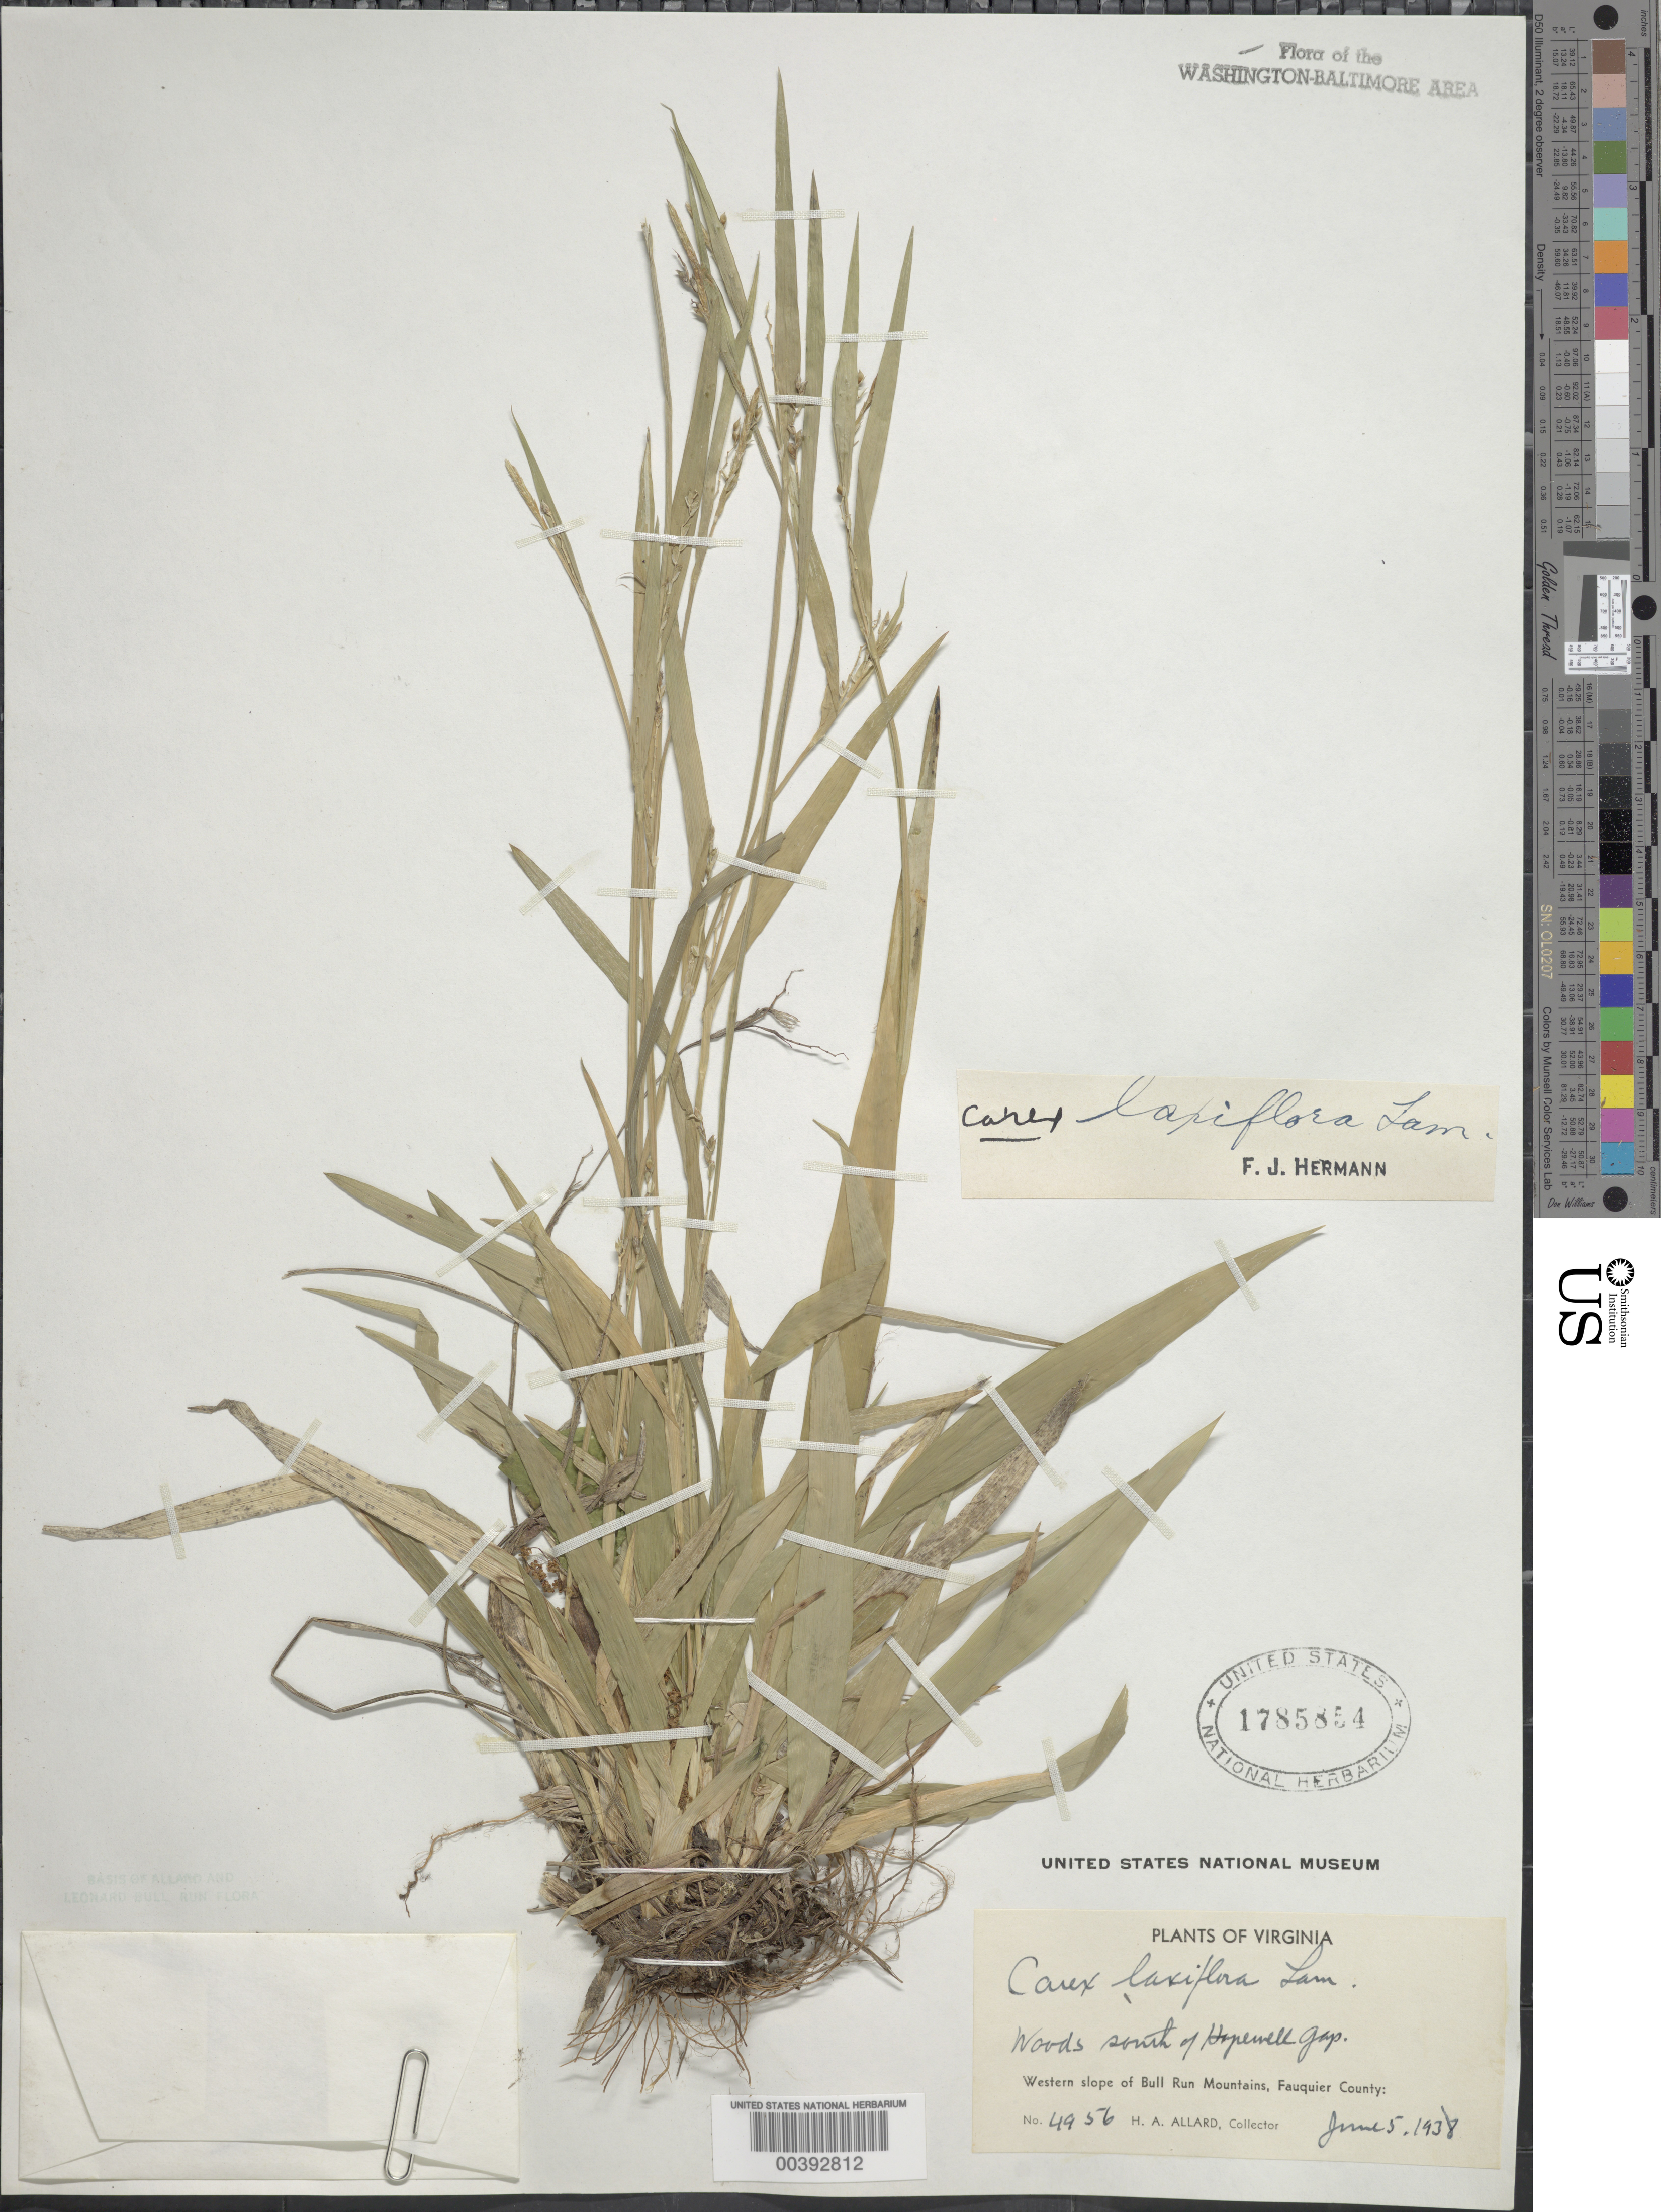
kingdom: Plantae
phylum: Tracheophyta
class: Liliopsida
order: Poales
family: Cyperaceae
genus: Carex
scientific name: Carex laxiflora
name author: Lam.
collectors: H. A. Allard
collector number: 4956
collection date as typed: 05 Jun 1938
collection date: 1938-06-05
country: United States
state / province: Virginia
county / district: Fauquier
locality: S of Hopewell Gap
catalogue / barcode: US 1785854